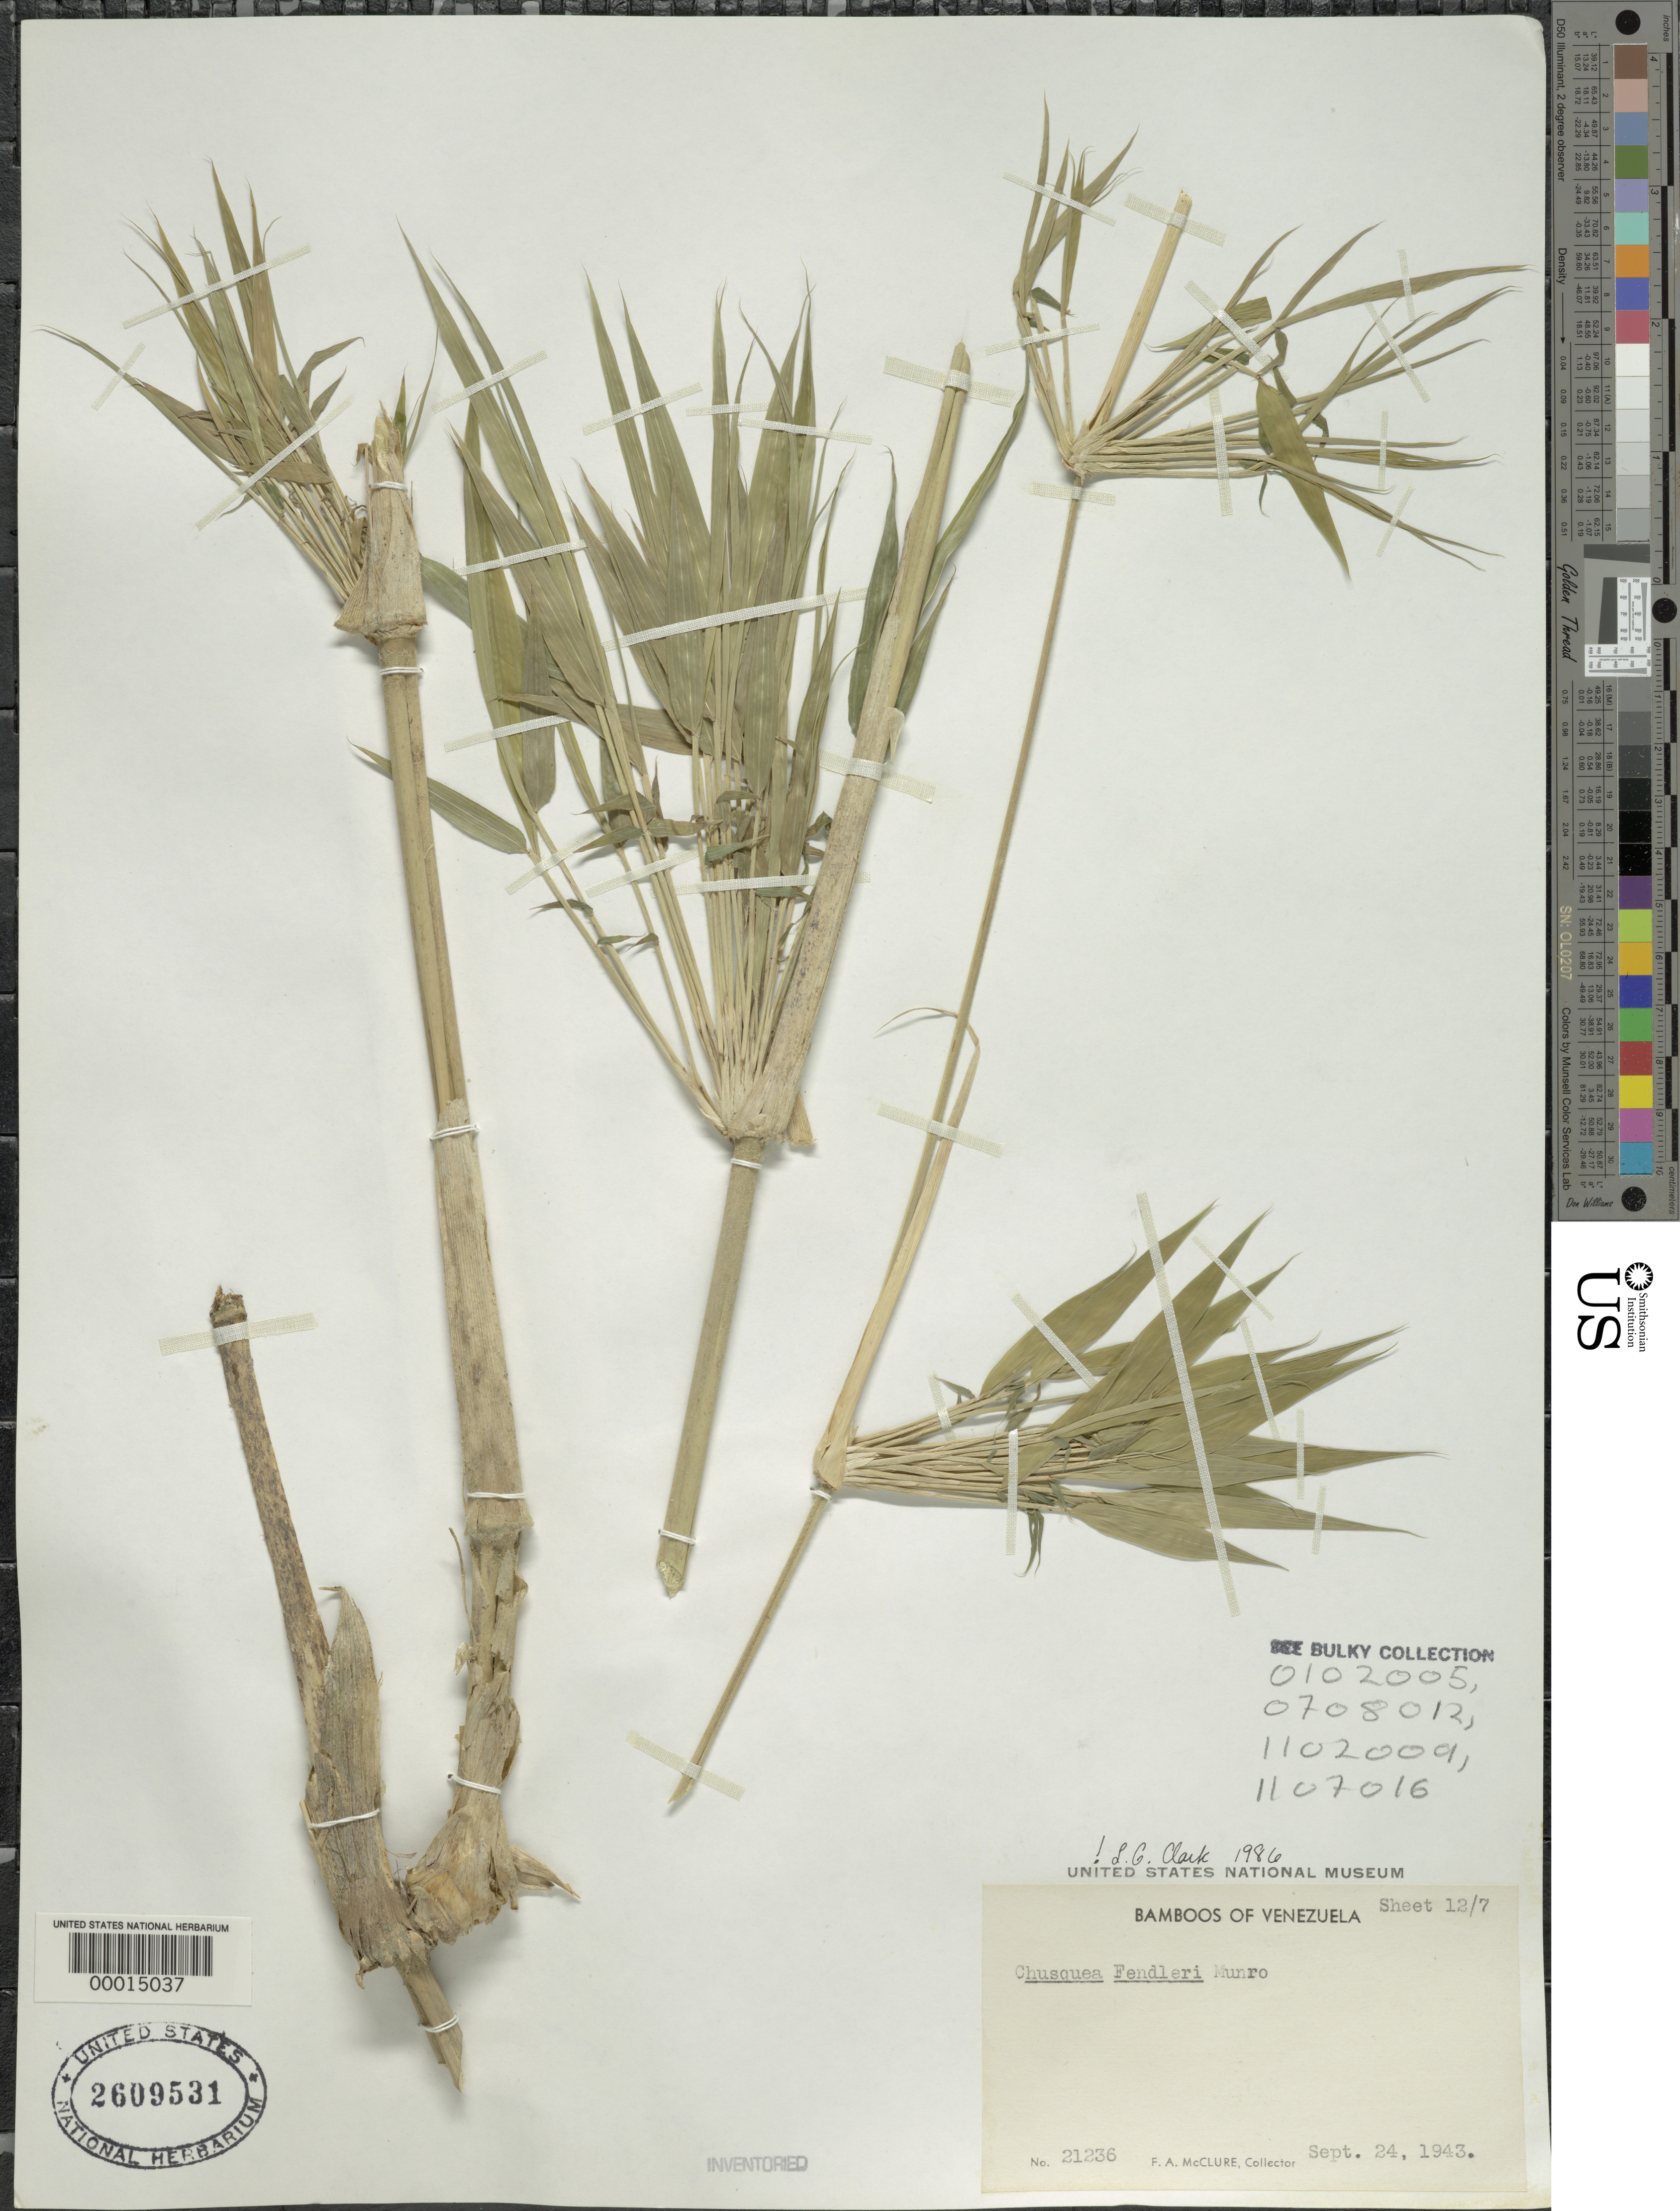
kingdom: Plantae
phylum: Tracheophyta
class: Liliopsida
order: Poales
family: Poaceae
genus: Chusquea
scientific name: Chusquea fendleri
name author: Munro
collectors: F. A. McClure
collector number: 21236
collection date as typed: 24 Sep 1943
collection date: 1943-09-24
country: Venezuela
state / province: Distrito Federal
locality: El junquito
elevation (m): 2000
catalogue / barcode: US 2609531